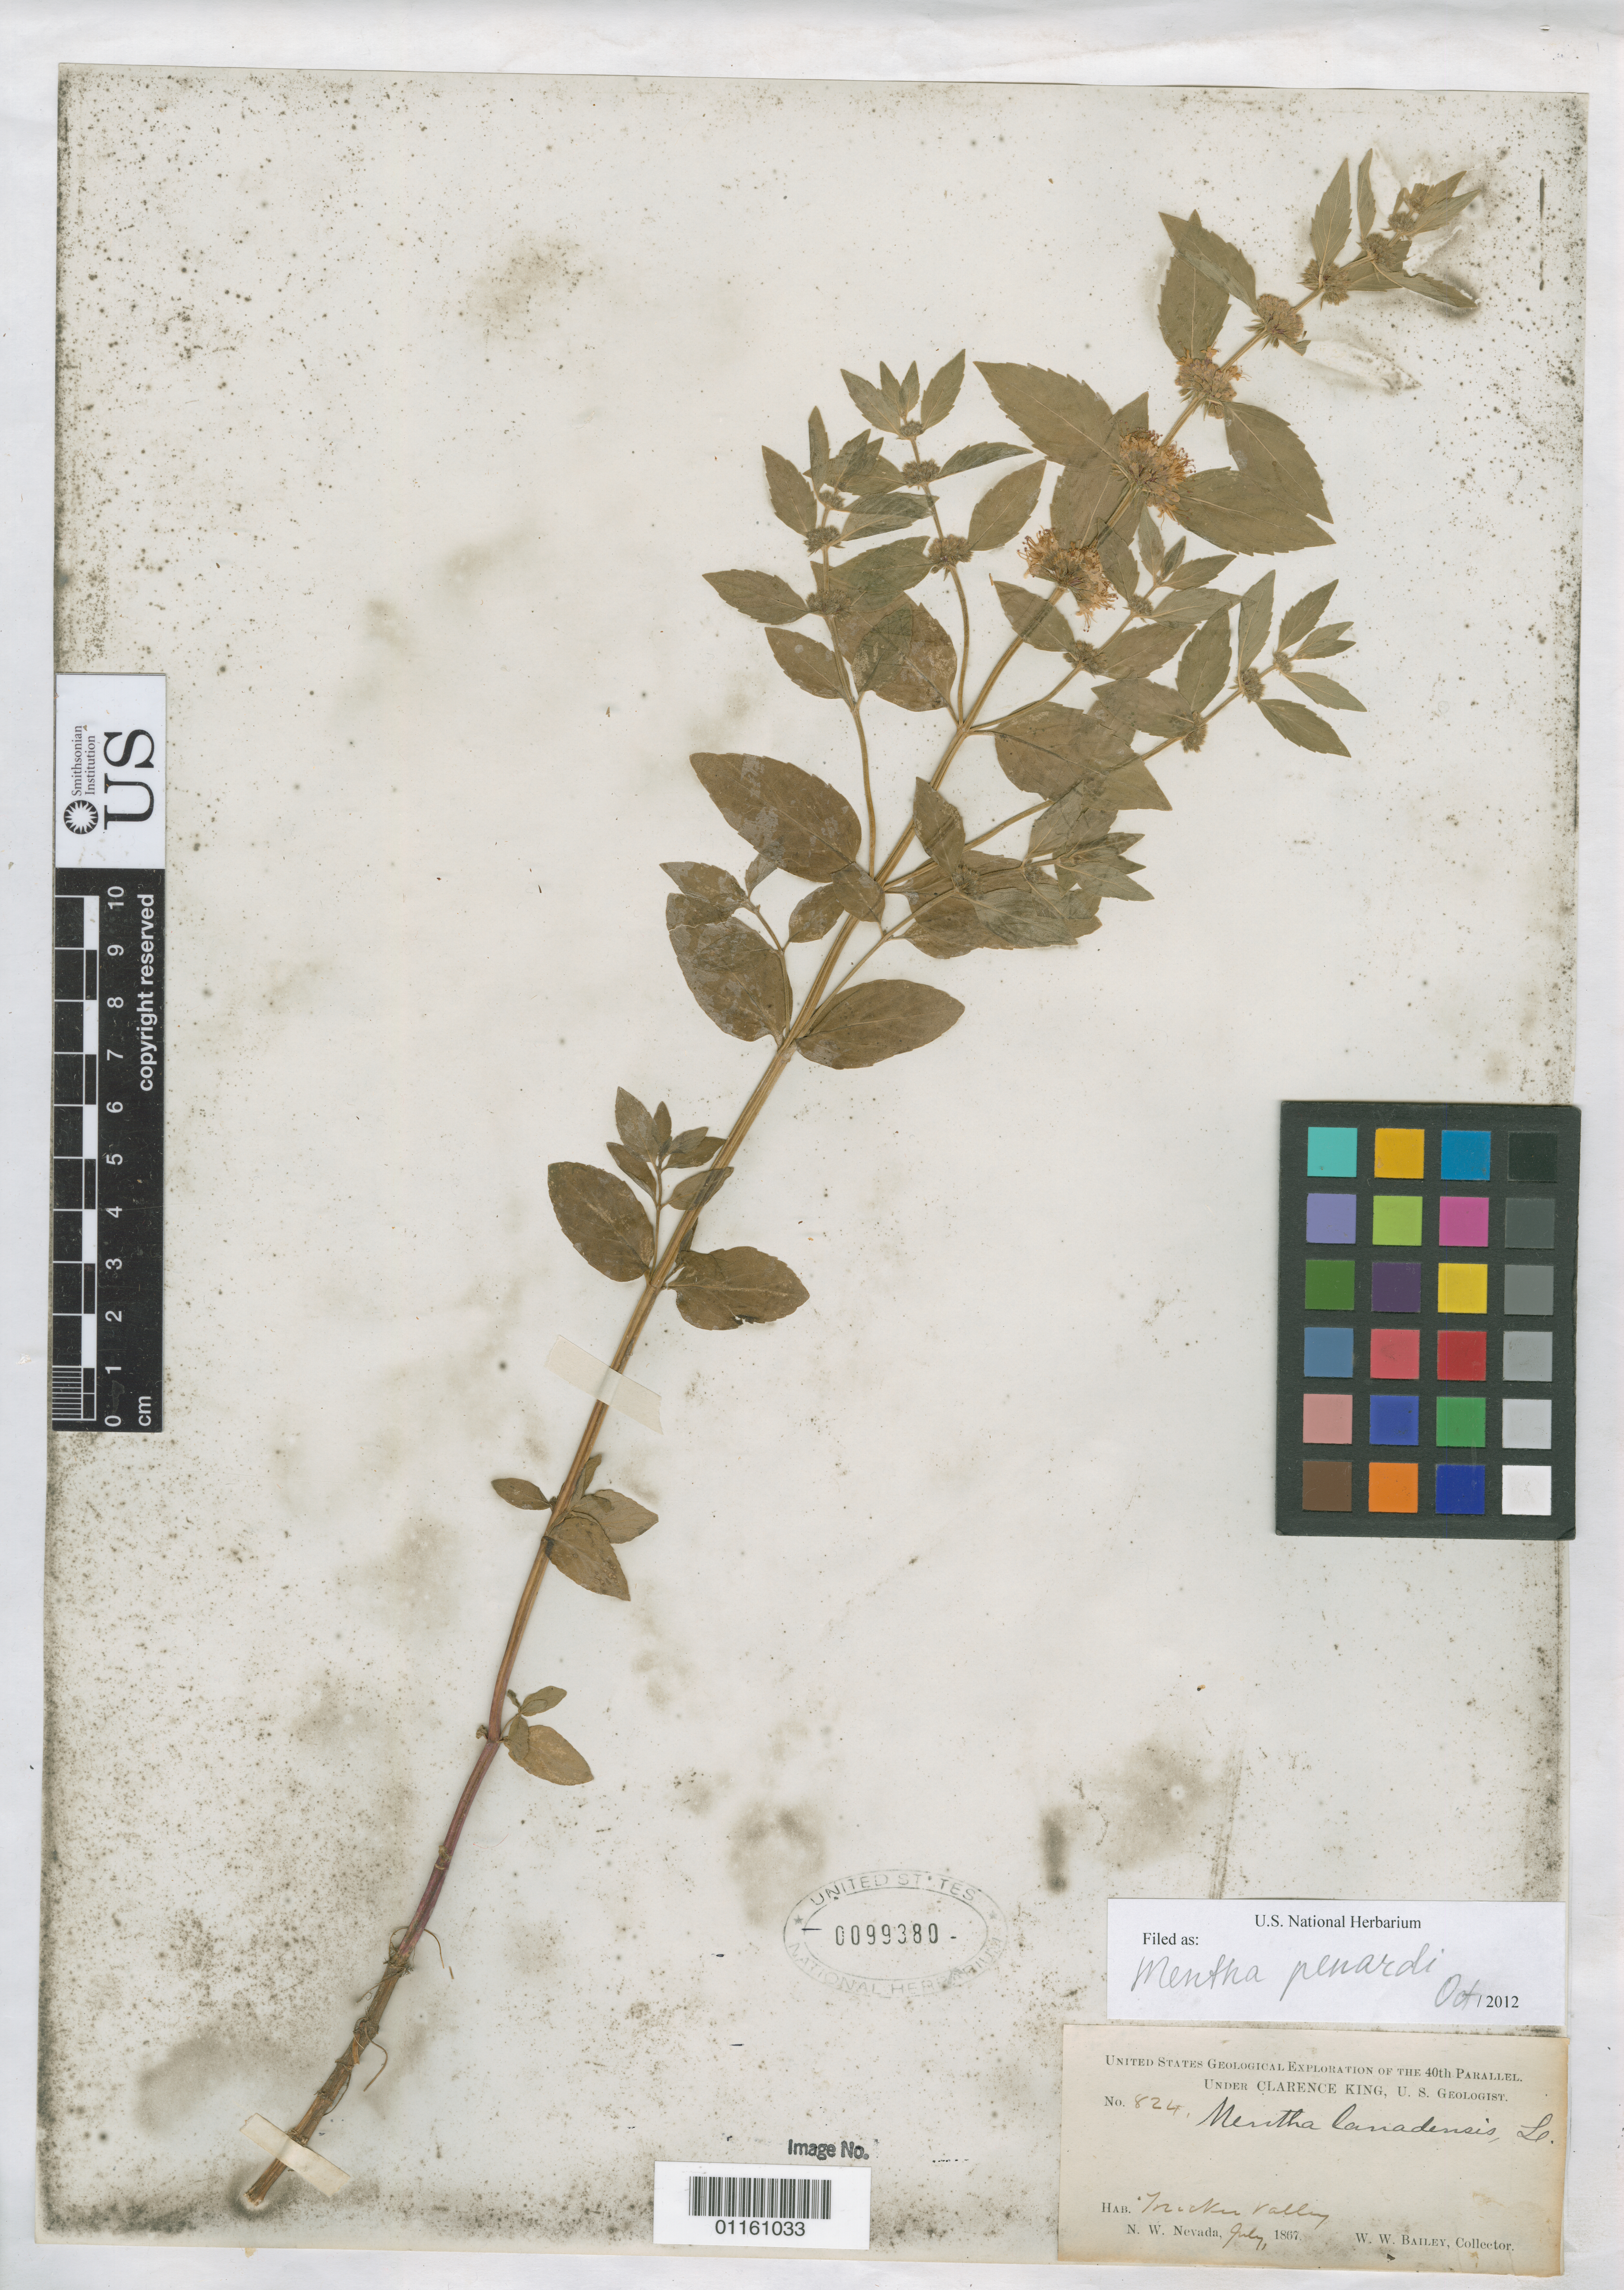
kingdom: Plantae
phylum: Tracheophyta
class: Magnoliopsida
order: Lamiales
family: Lamiaceae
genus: Mentha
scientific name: Mentha penardii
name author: (Briq.) Rydb.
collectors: W. W. Bailey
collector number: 824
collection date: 1867-07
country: United States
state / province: Nevada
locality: Truckee Valley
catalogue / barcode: US 99380